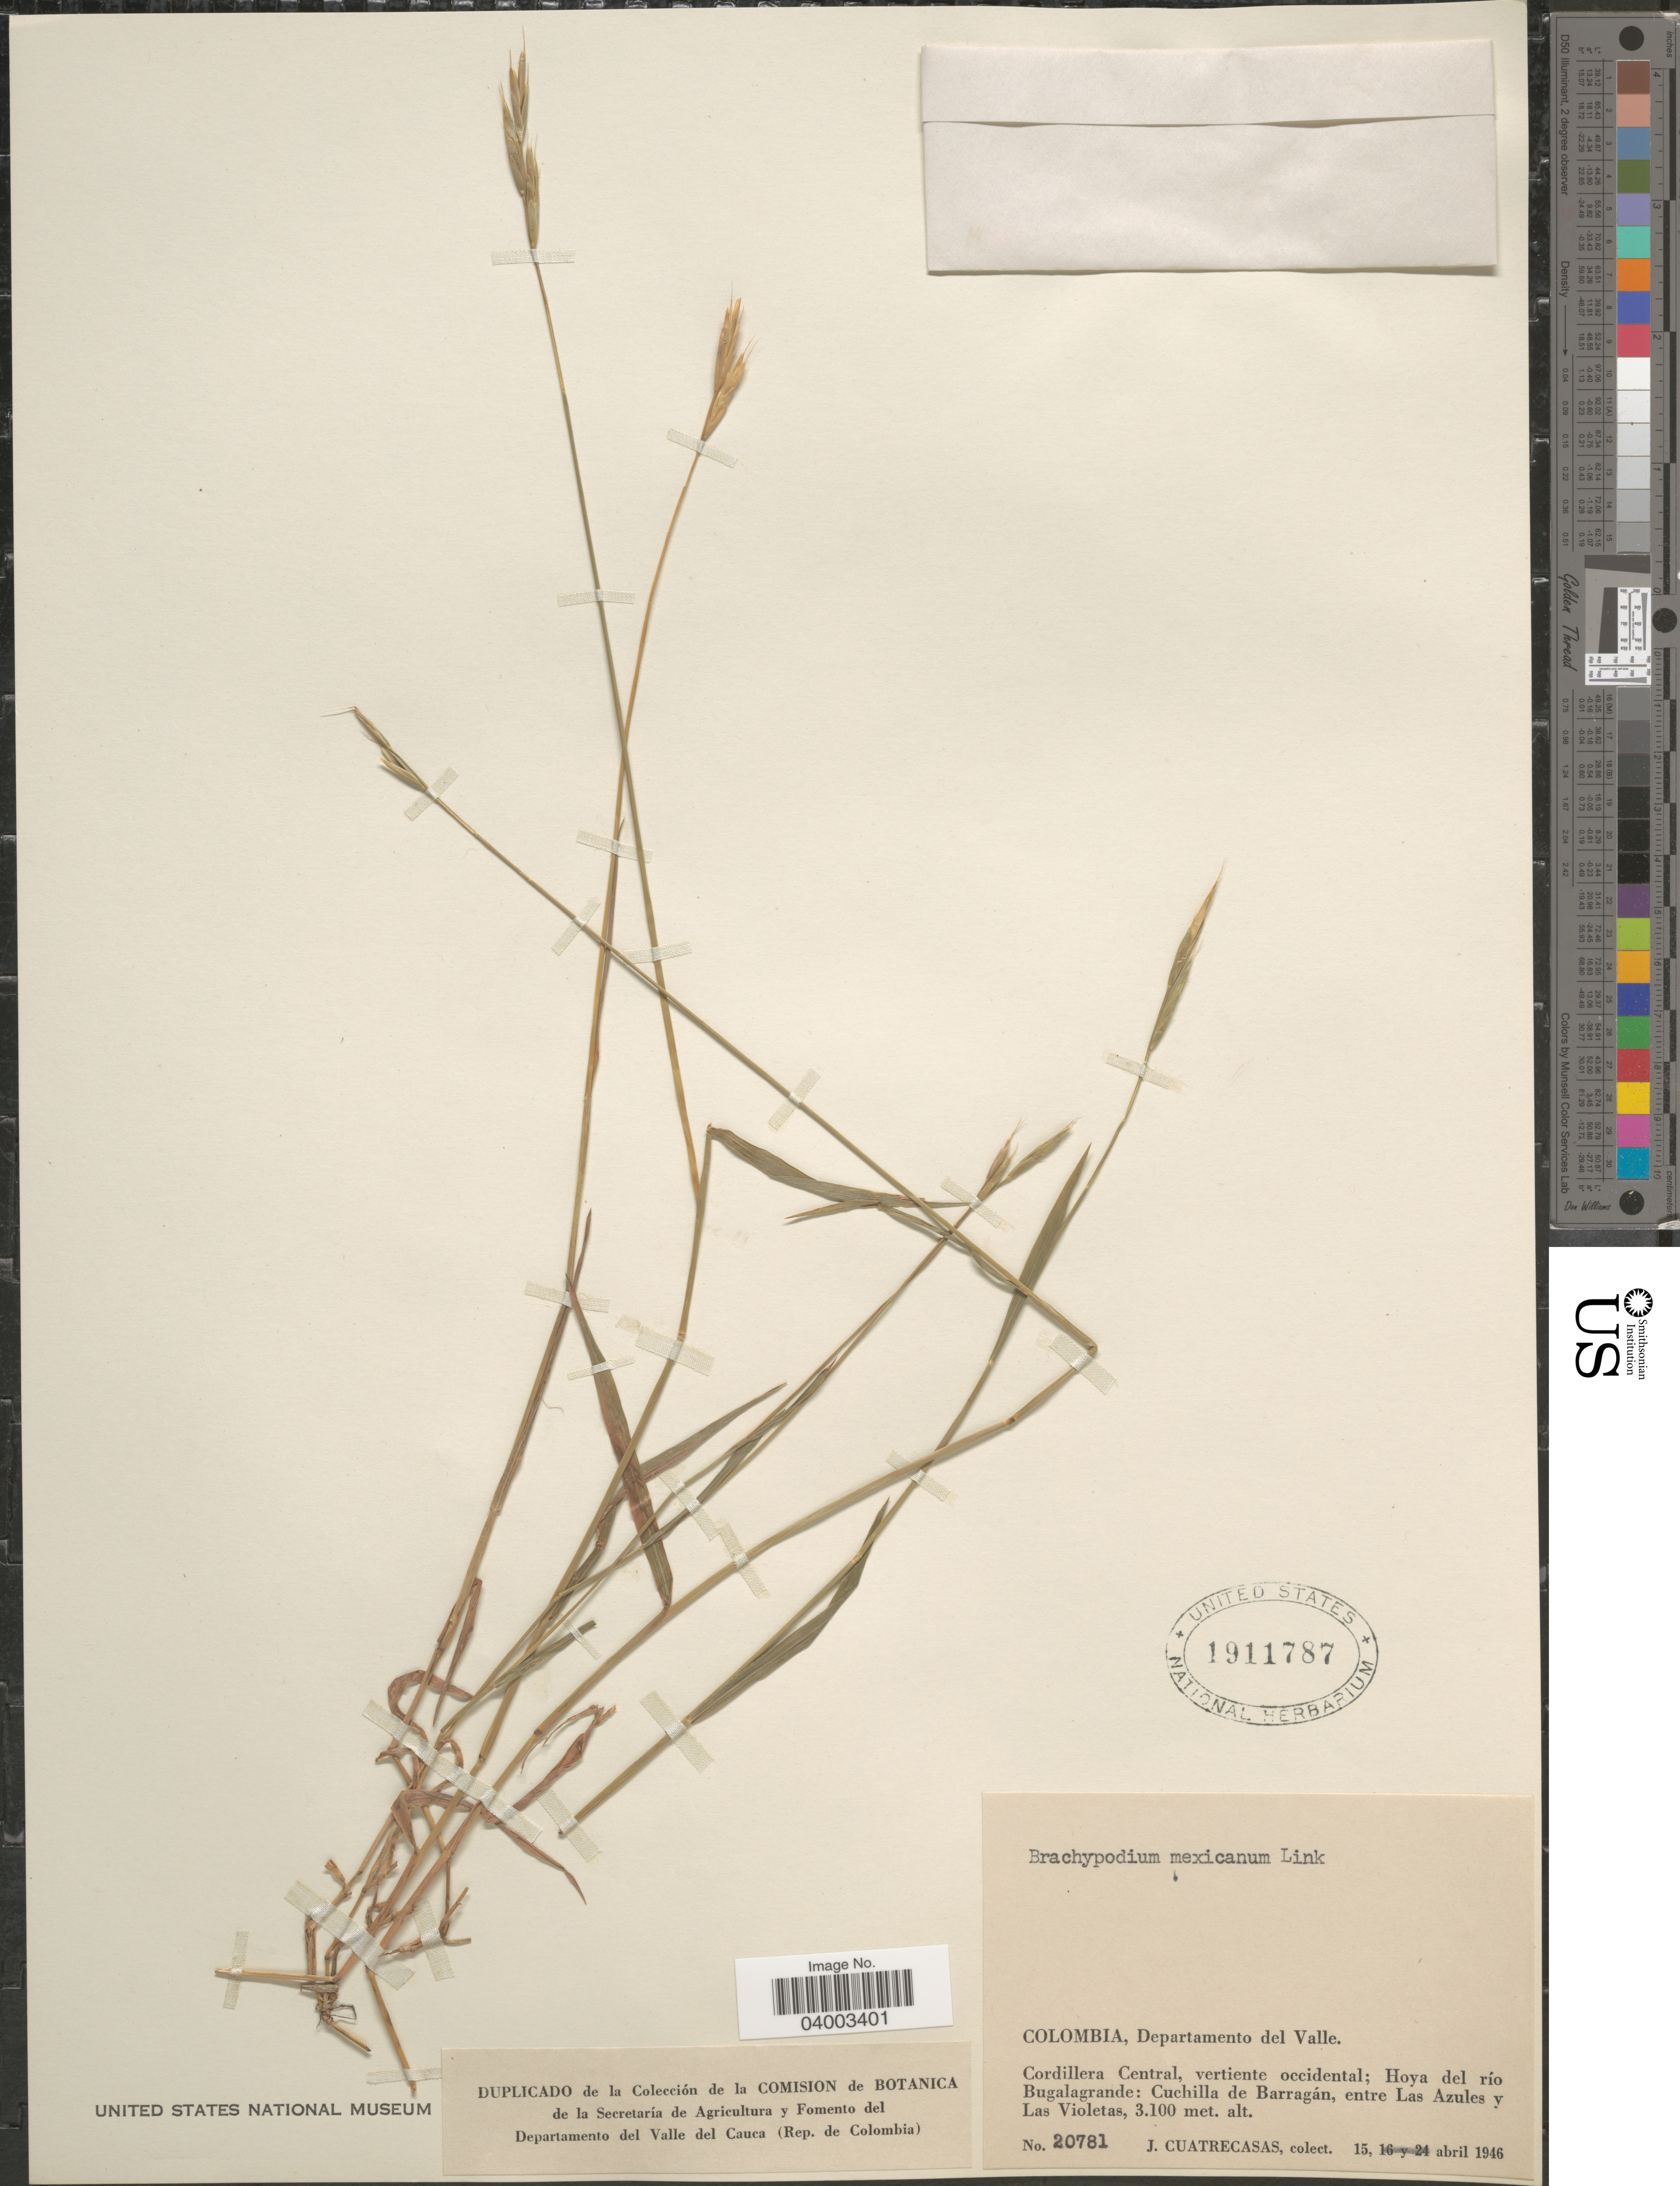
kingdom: Plantae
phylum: Tracheophyta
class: Liliopsida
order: Poales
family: Poaceae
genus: Brachypodium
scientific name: Brachypodium mexicanum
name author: (Roem. & Schult.) Link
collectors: J. Cuatrecasas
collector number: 20781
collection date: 1946-04-15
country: Colombia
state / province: Valle del Cauca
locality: Departamento del Valle. Cordillera Central, vertiente occidental: Hoya del río Bugalgrande: Cuchilla de Barragán, entre Las Azules y Las Violetas.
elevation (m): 3100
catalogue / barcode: US 1911787